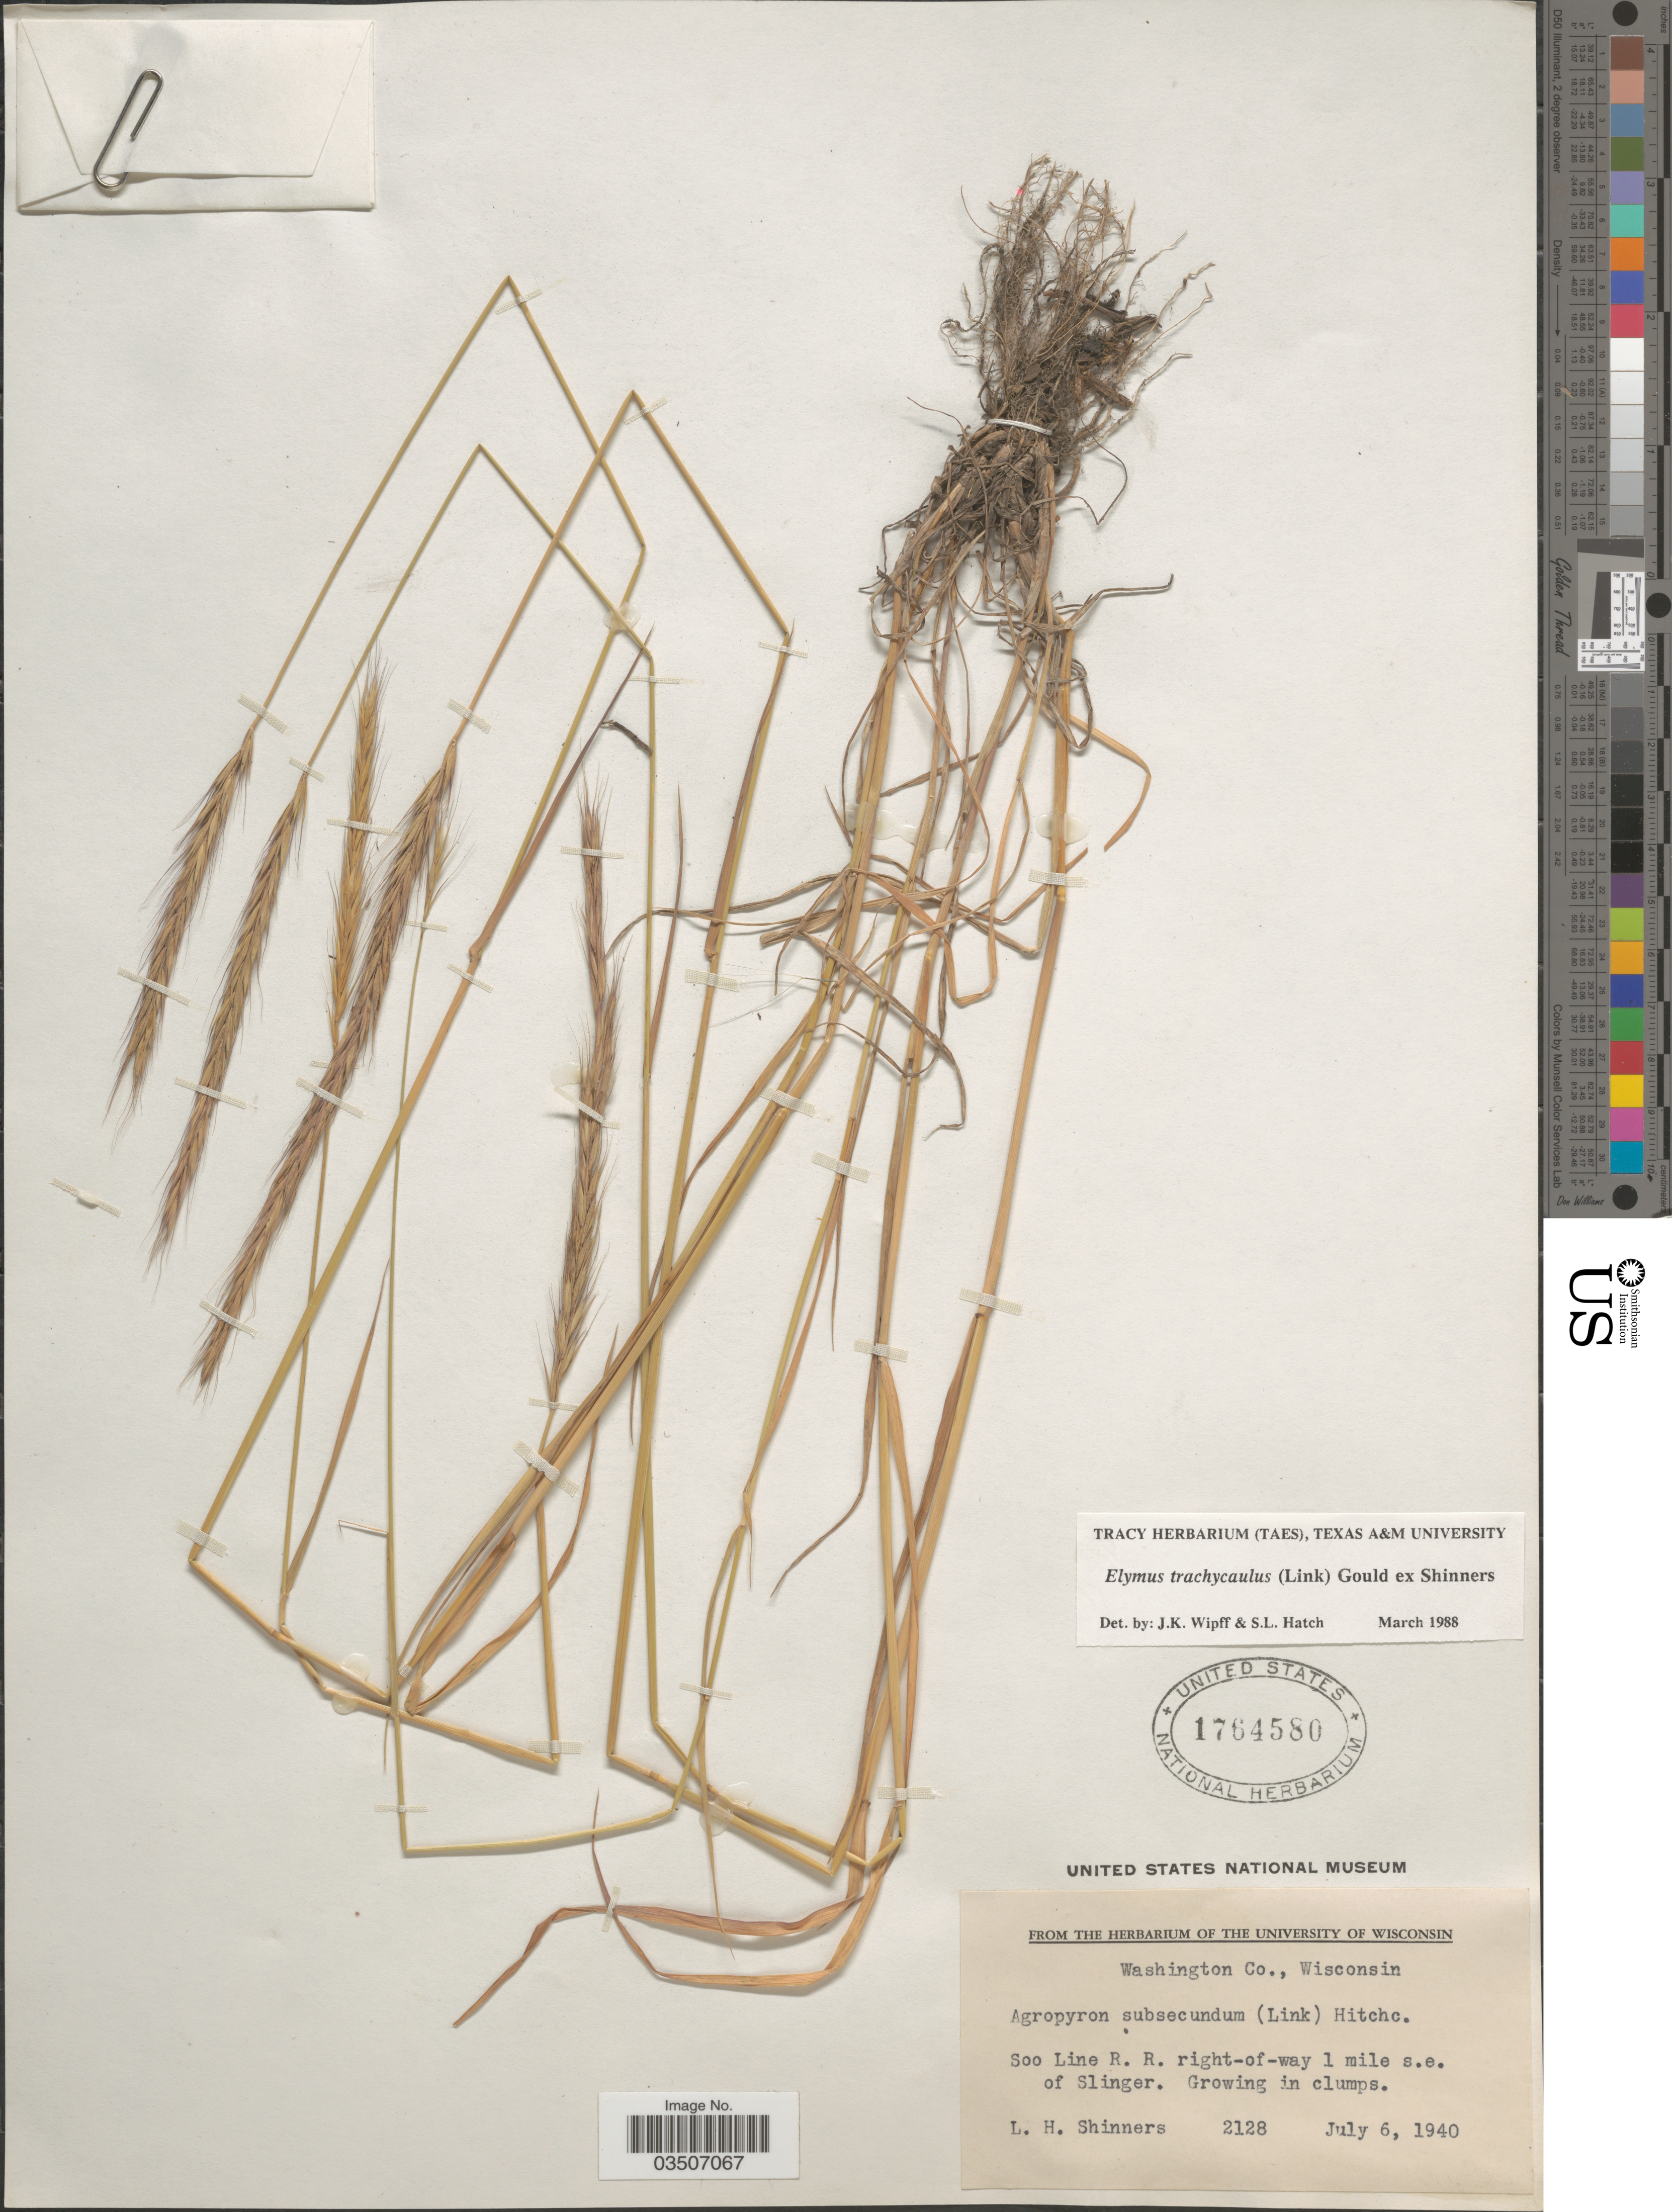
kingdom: Plantae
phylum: Tracheophyta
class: Liliopsida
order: Poales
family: Poaceae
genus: Elymus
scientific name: Elymus trachycaulus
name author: (Link) Gould ex Shinners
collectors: L. H. Shinners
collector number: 2128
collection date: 1940-07-06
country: United States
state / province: Wisconsin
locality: Washington Co. Soo Line R. R. right-of-way 1 mile s.e. of Slinger.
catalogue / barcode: US 1764580